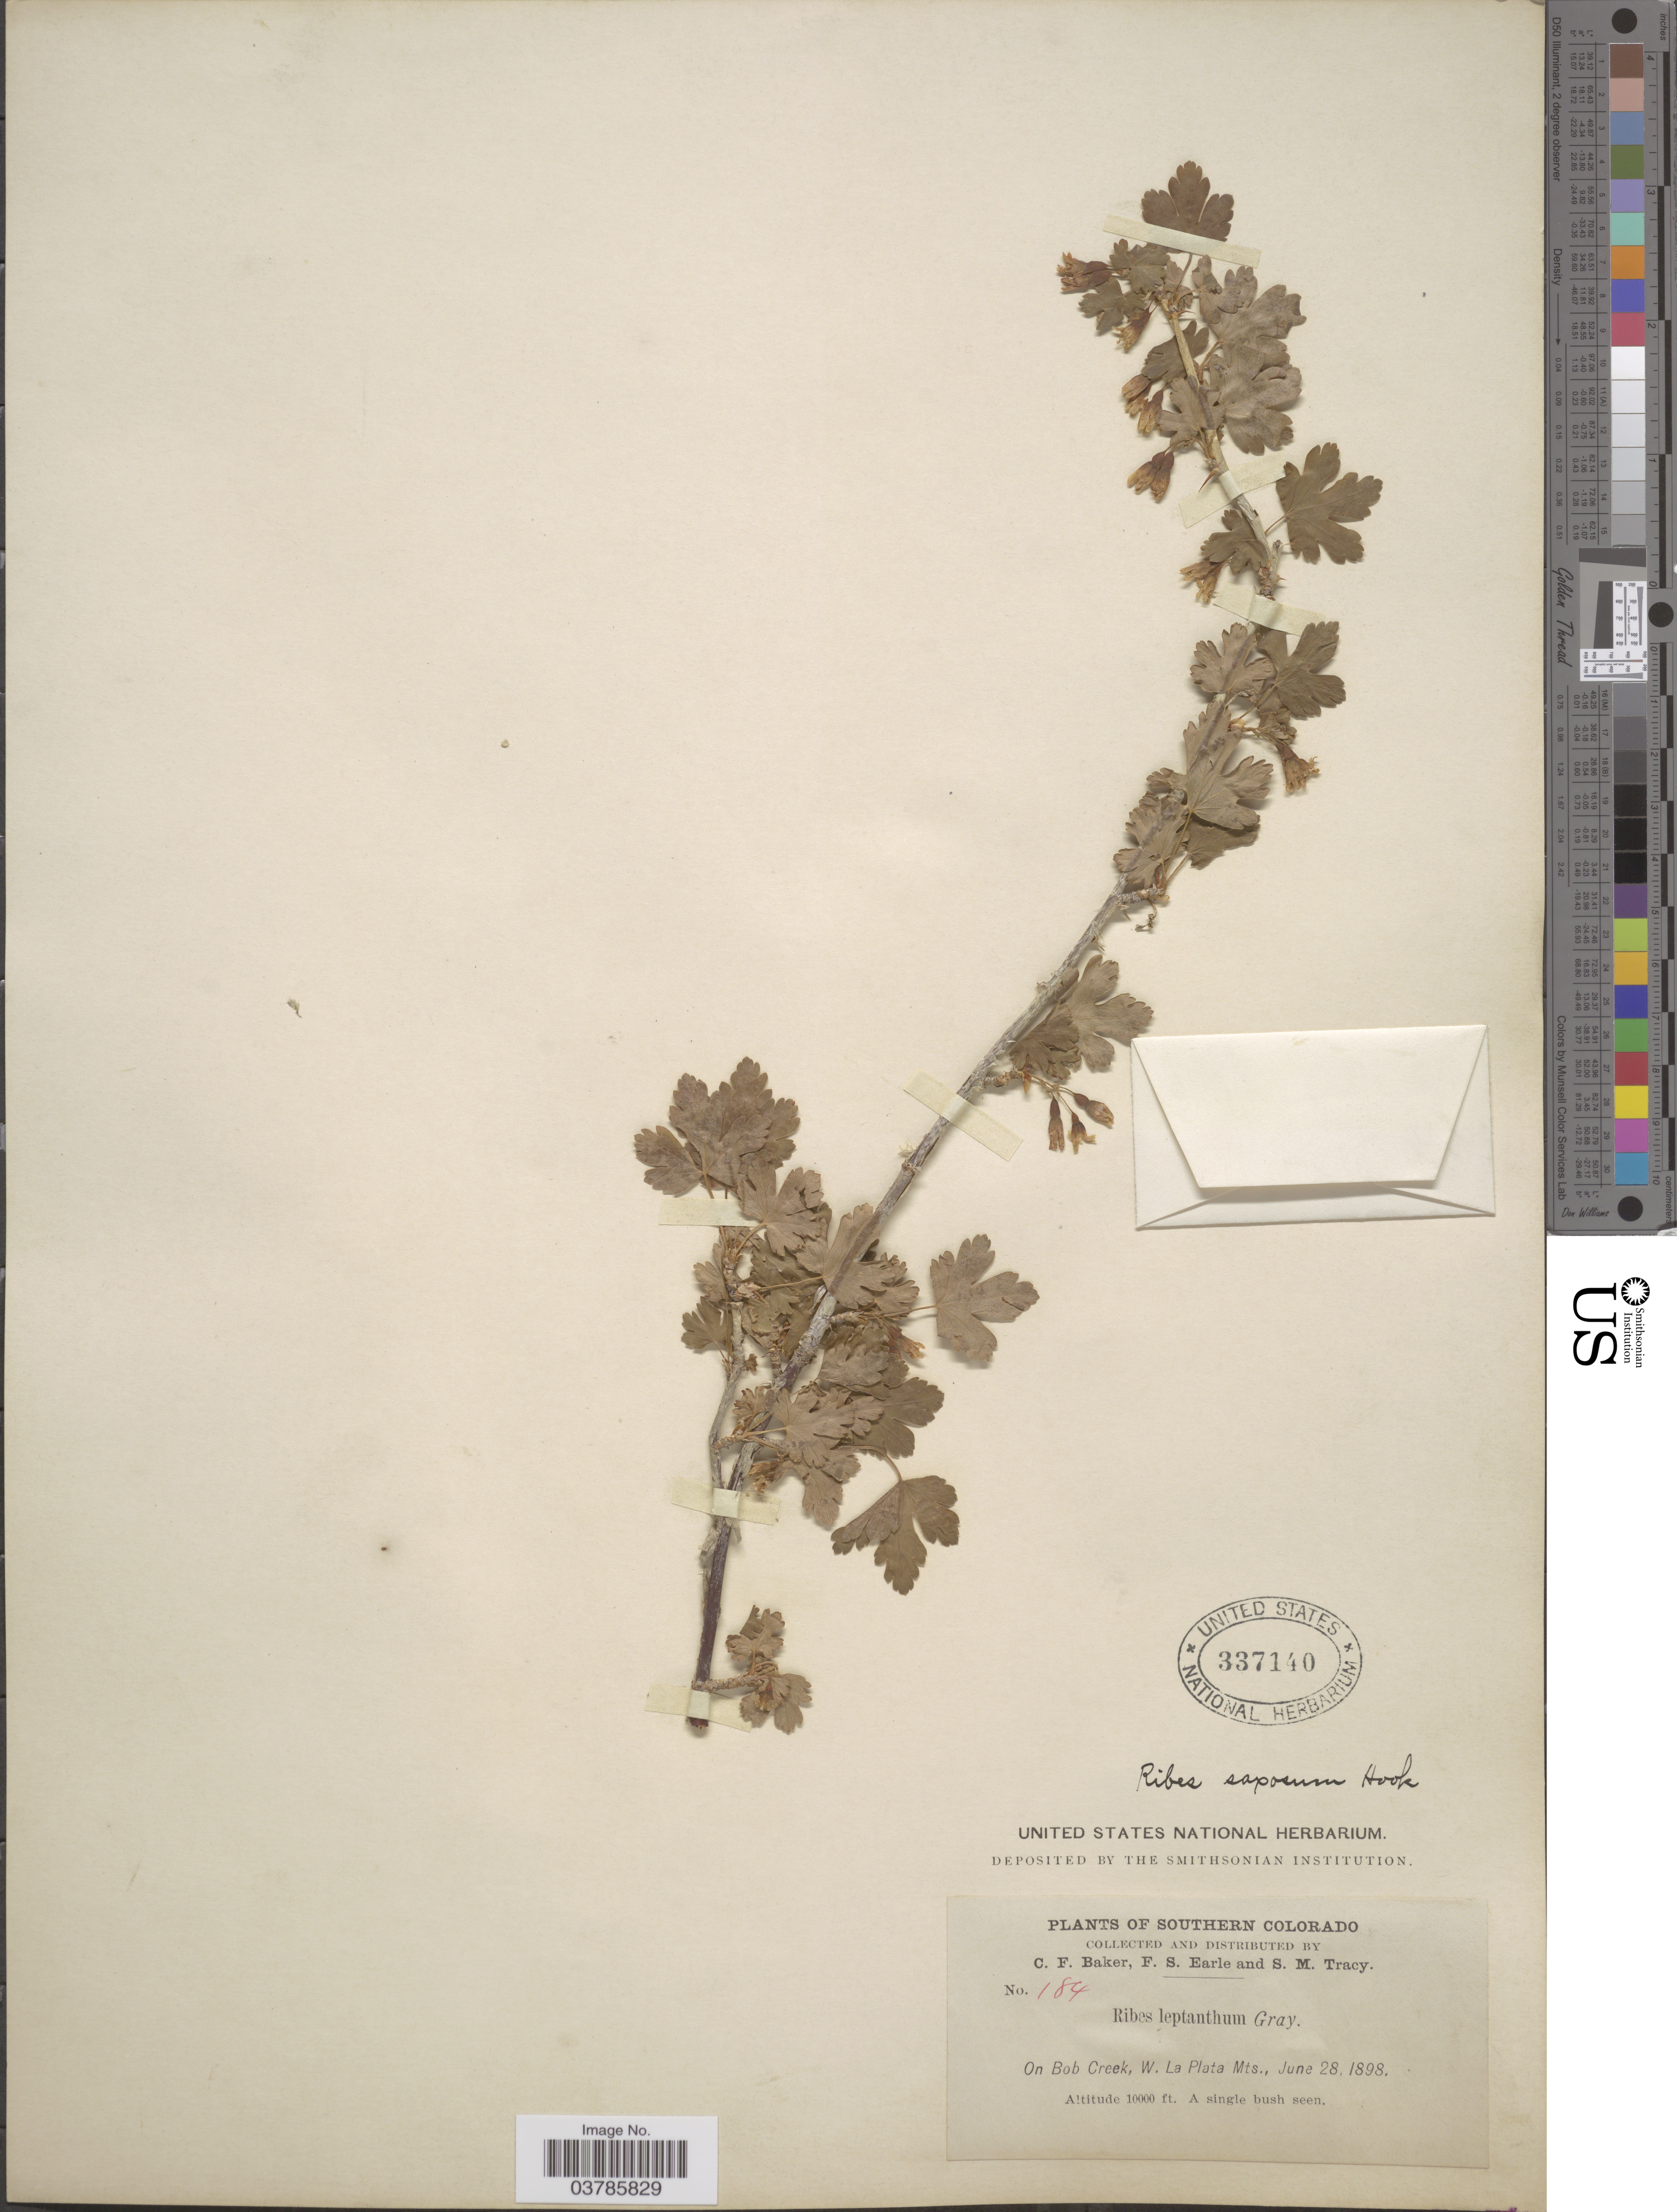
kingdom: Plantae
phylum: Tracheophyta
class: Magnoliopsida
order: Saxifragales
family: Grossulariaceae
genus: Ribes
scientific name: Ribes inerme var. inerme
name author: Rydb.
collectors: C. F. Baker, F. S. Earle & S. M. Tracy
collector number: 184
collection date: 1898-06-28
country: United States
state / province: Colorado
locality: Southern Colorado. On Bob Creek, W. La Plata Mts.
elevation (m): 3048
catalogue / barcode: US 337140